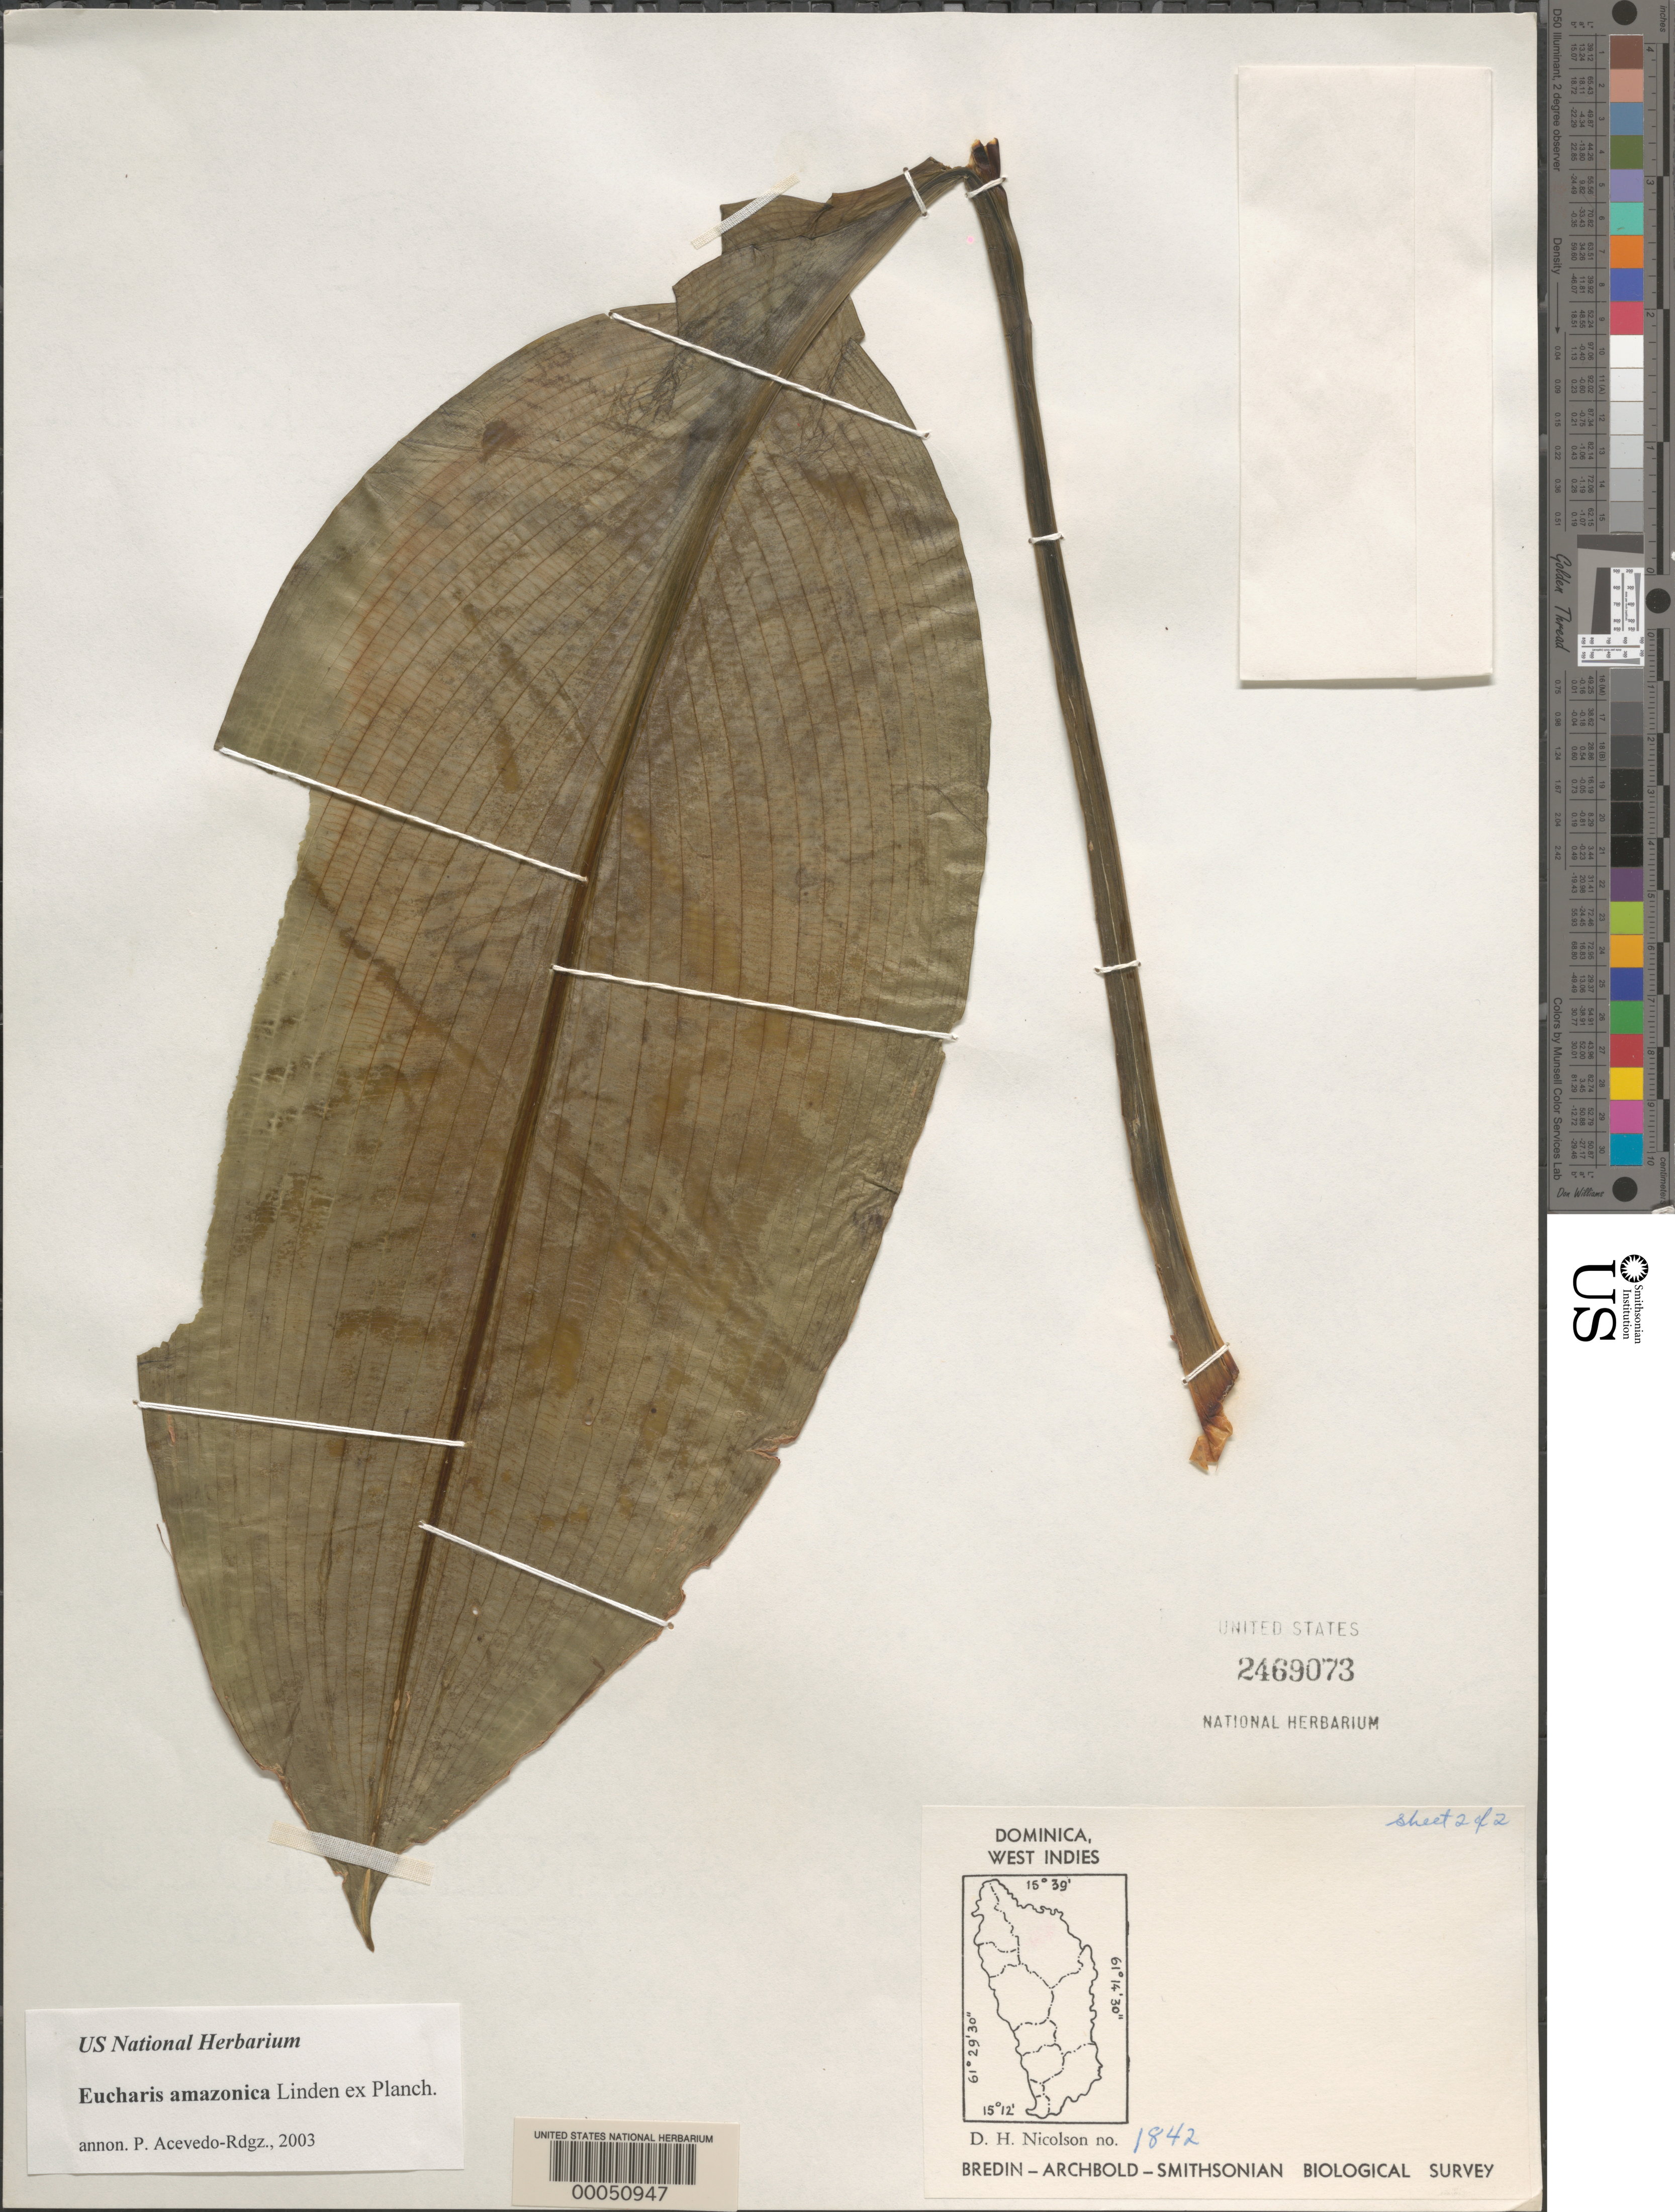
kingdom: Plantae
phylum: Tracheophyta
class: Liliopsida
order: Asparagales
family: Amaryllidaceae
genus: Eucharis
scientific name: Eucharis grandiflora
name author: Planch. & B.L. Linden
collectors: D. H. Nicolson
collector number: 1842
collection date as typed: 25 Oct 1964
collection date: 1964-10-25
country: Dominica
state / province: St. George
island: Dominica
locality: Road to laudat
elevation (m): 152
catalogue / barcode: US 2469073